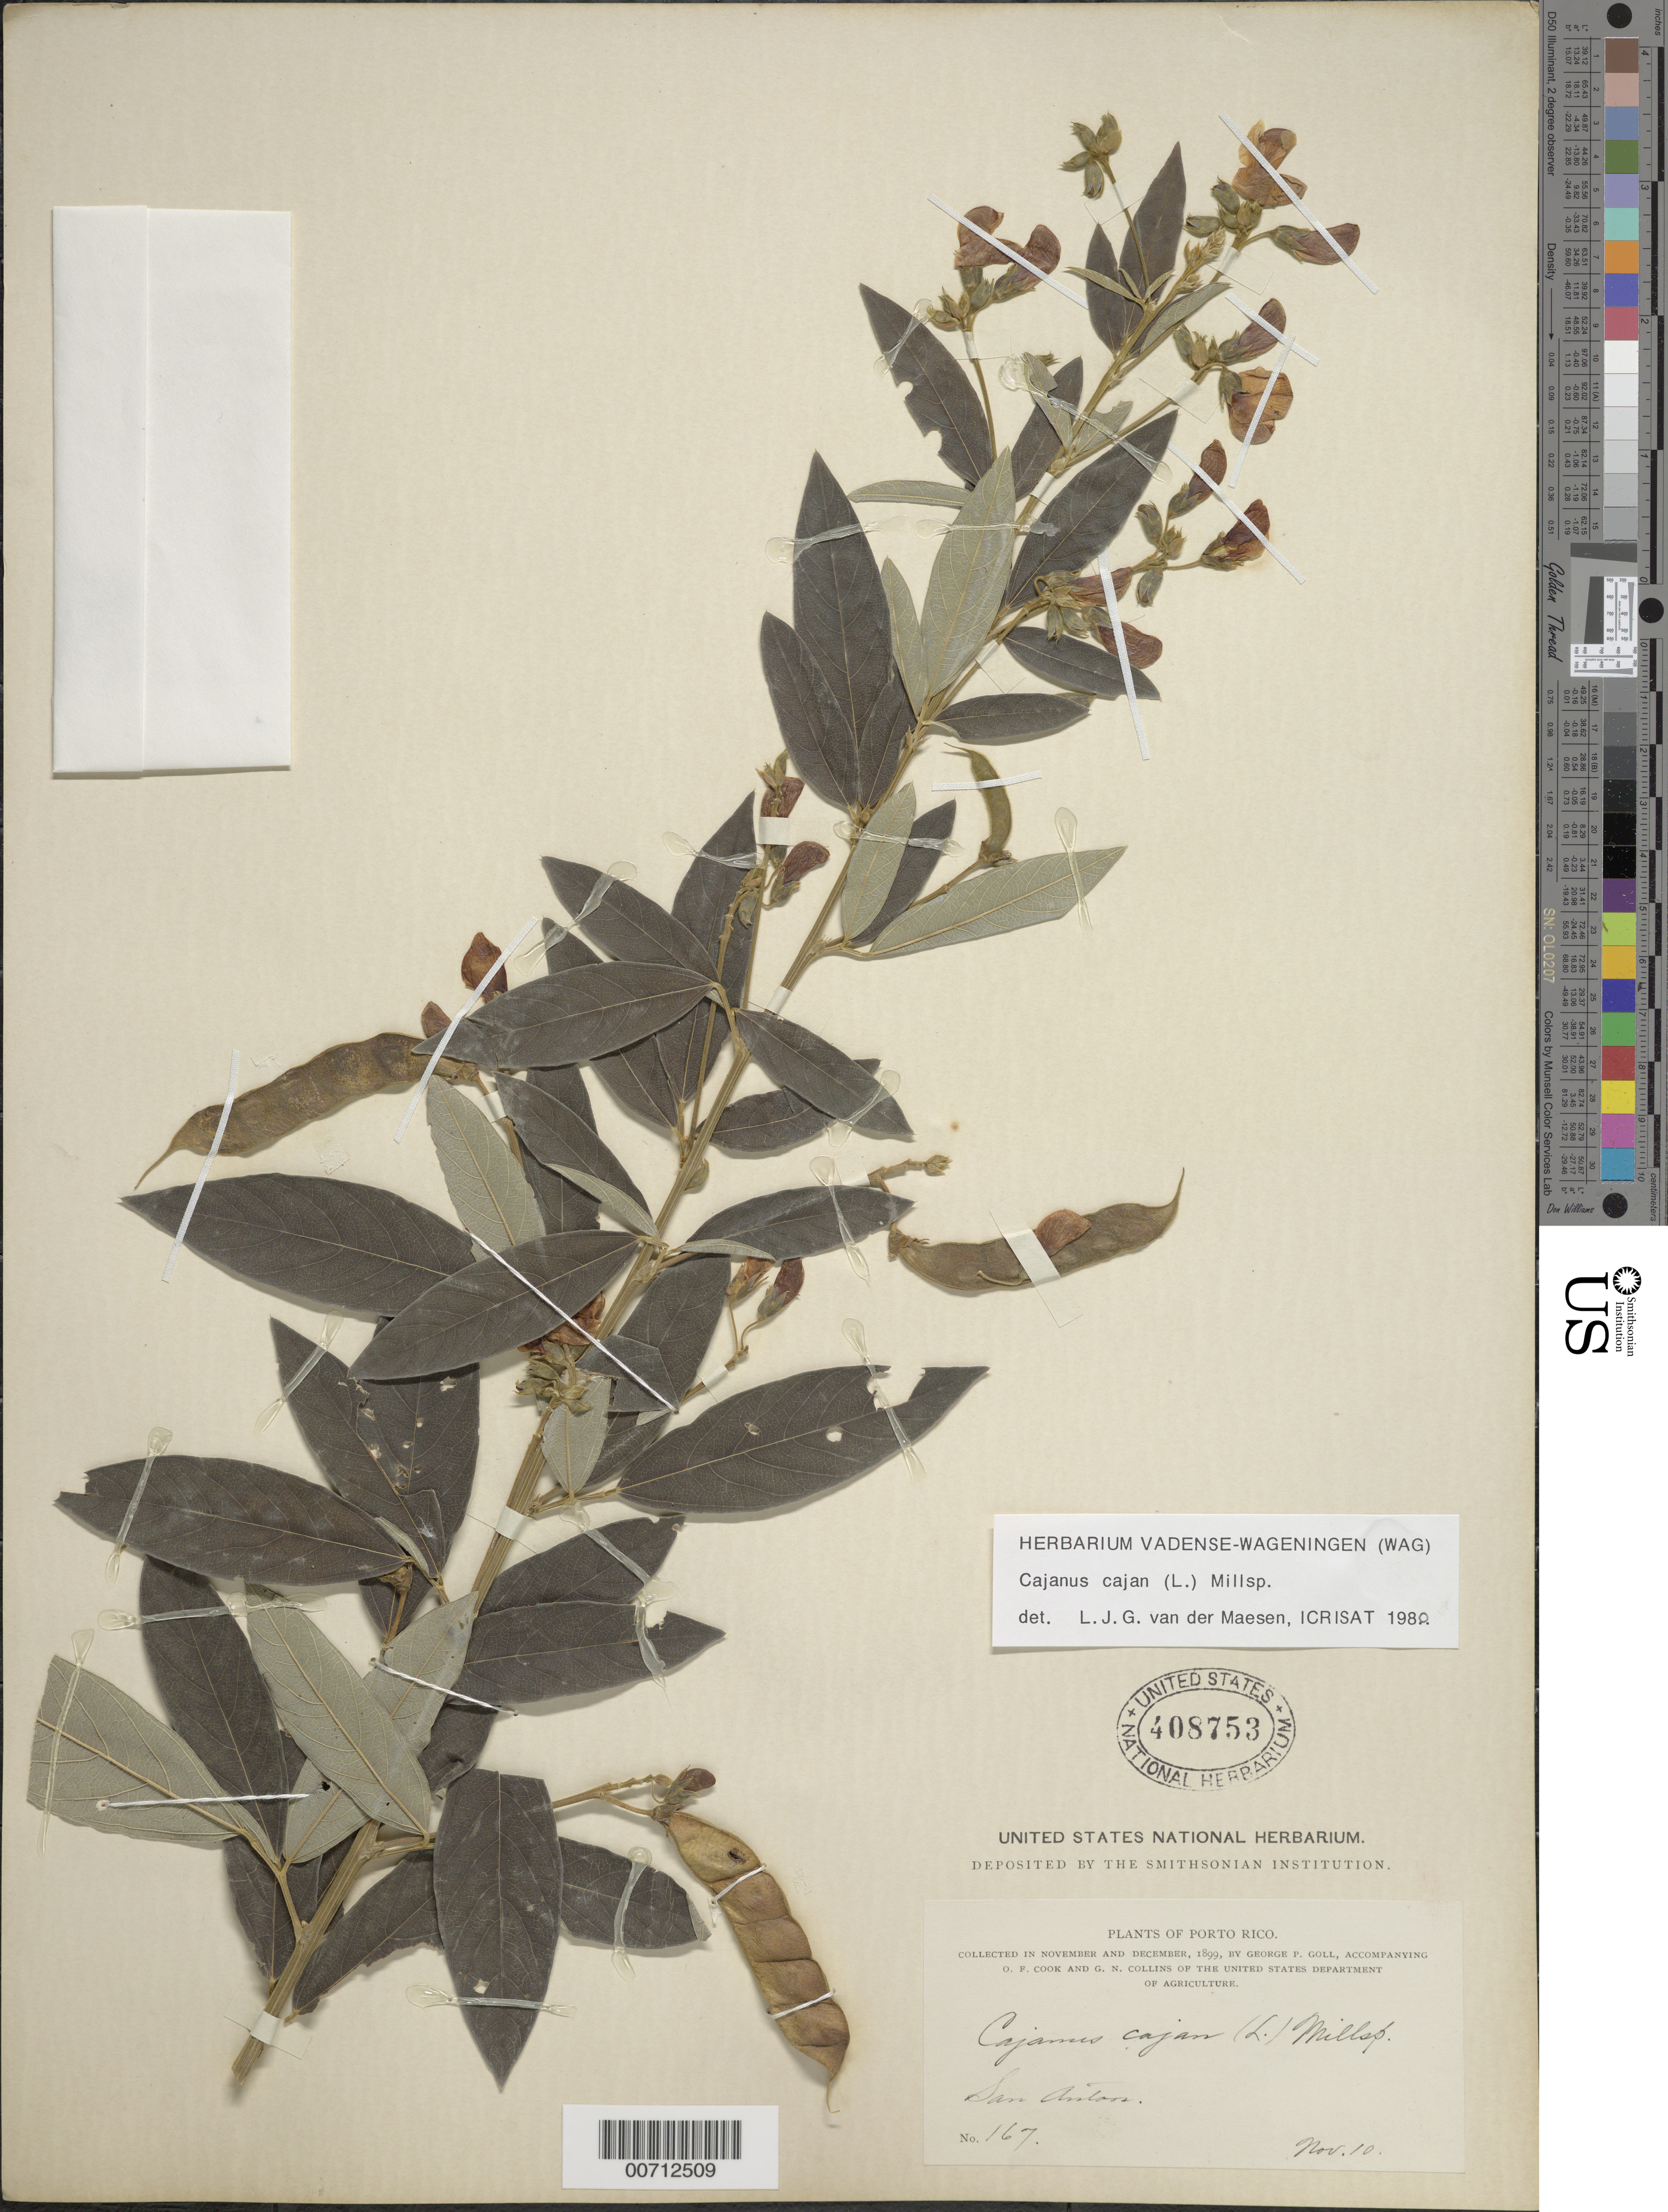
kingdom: Plantae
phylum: Tracheophyta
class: Magnoliopsida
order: Fabales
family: Fabaceae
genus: Cajanus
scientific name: Cajanus cajan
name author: (L.) Huth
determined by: Van Der Maesen, L. J. G., (WAG), Wageningen University (Netherlands)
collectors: G. Goll, O. F. Cook & G. Collins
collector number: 167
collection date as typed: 10 Nov 1899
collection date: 1899-11-10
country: Puerto Rico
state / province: San Anton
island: Greater Antilles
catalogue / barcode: US 408753